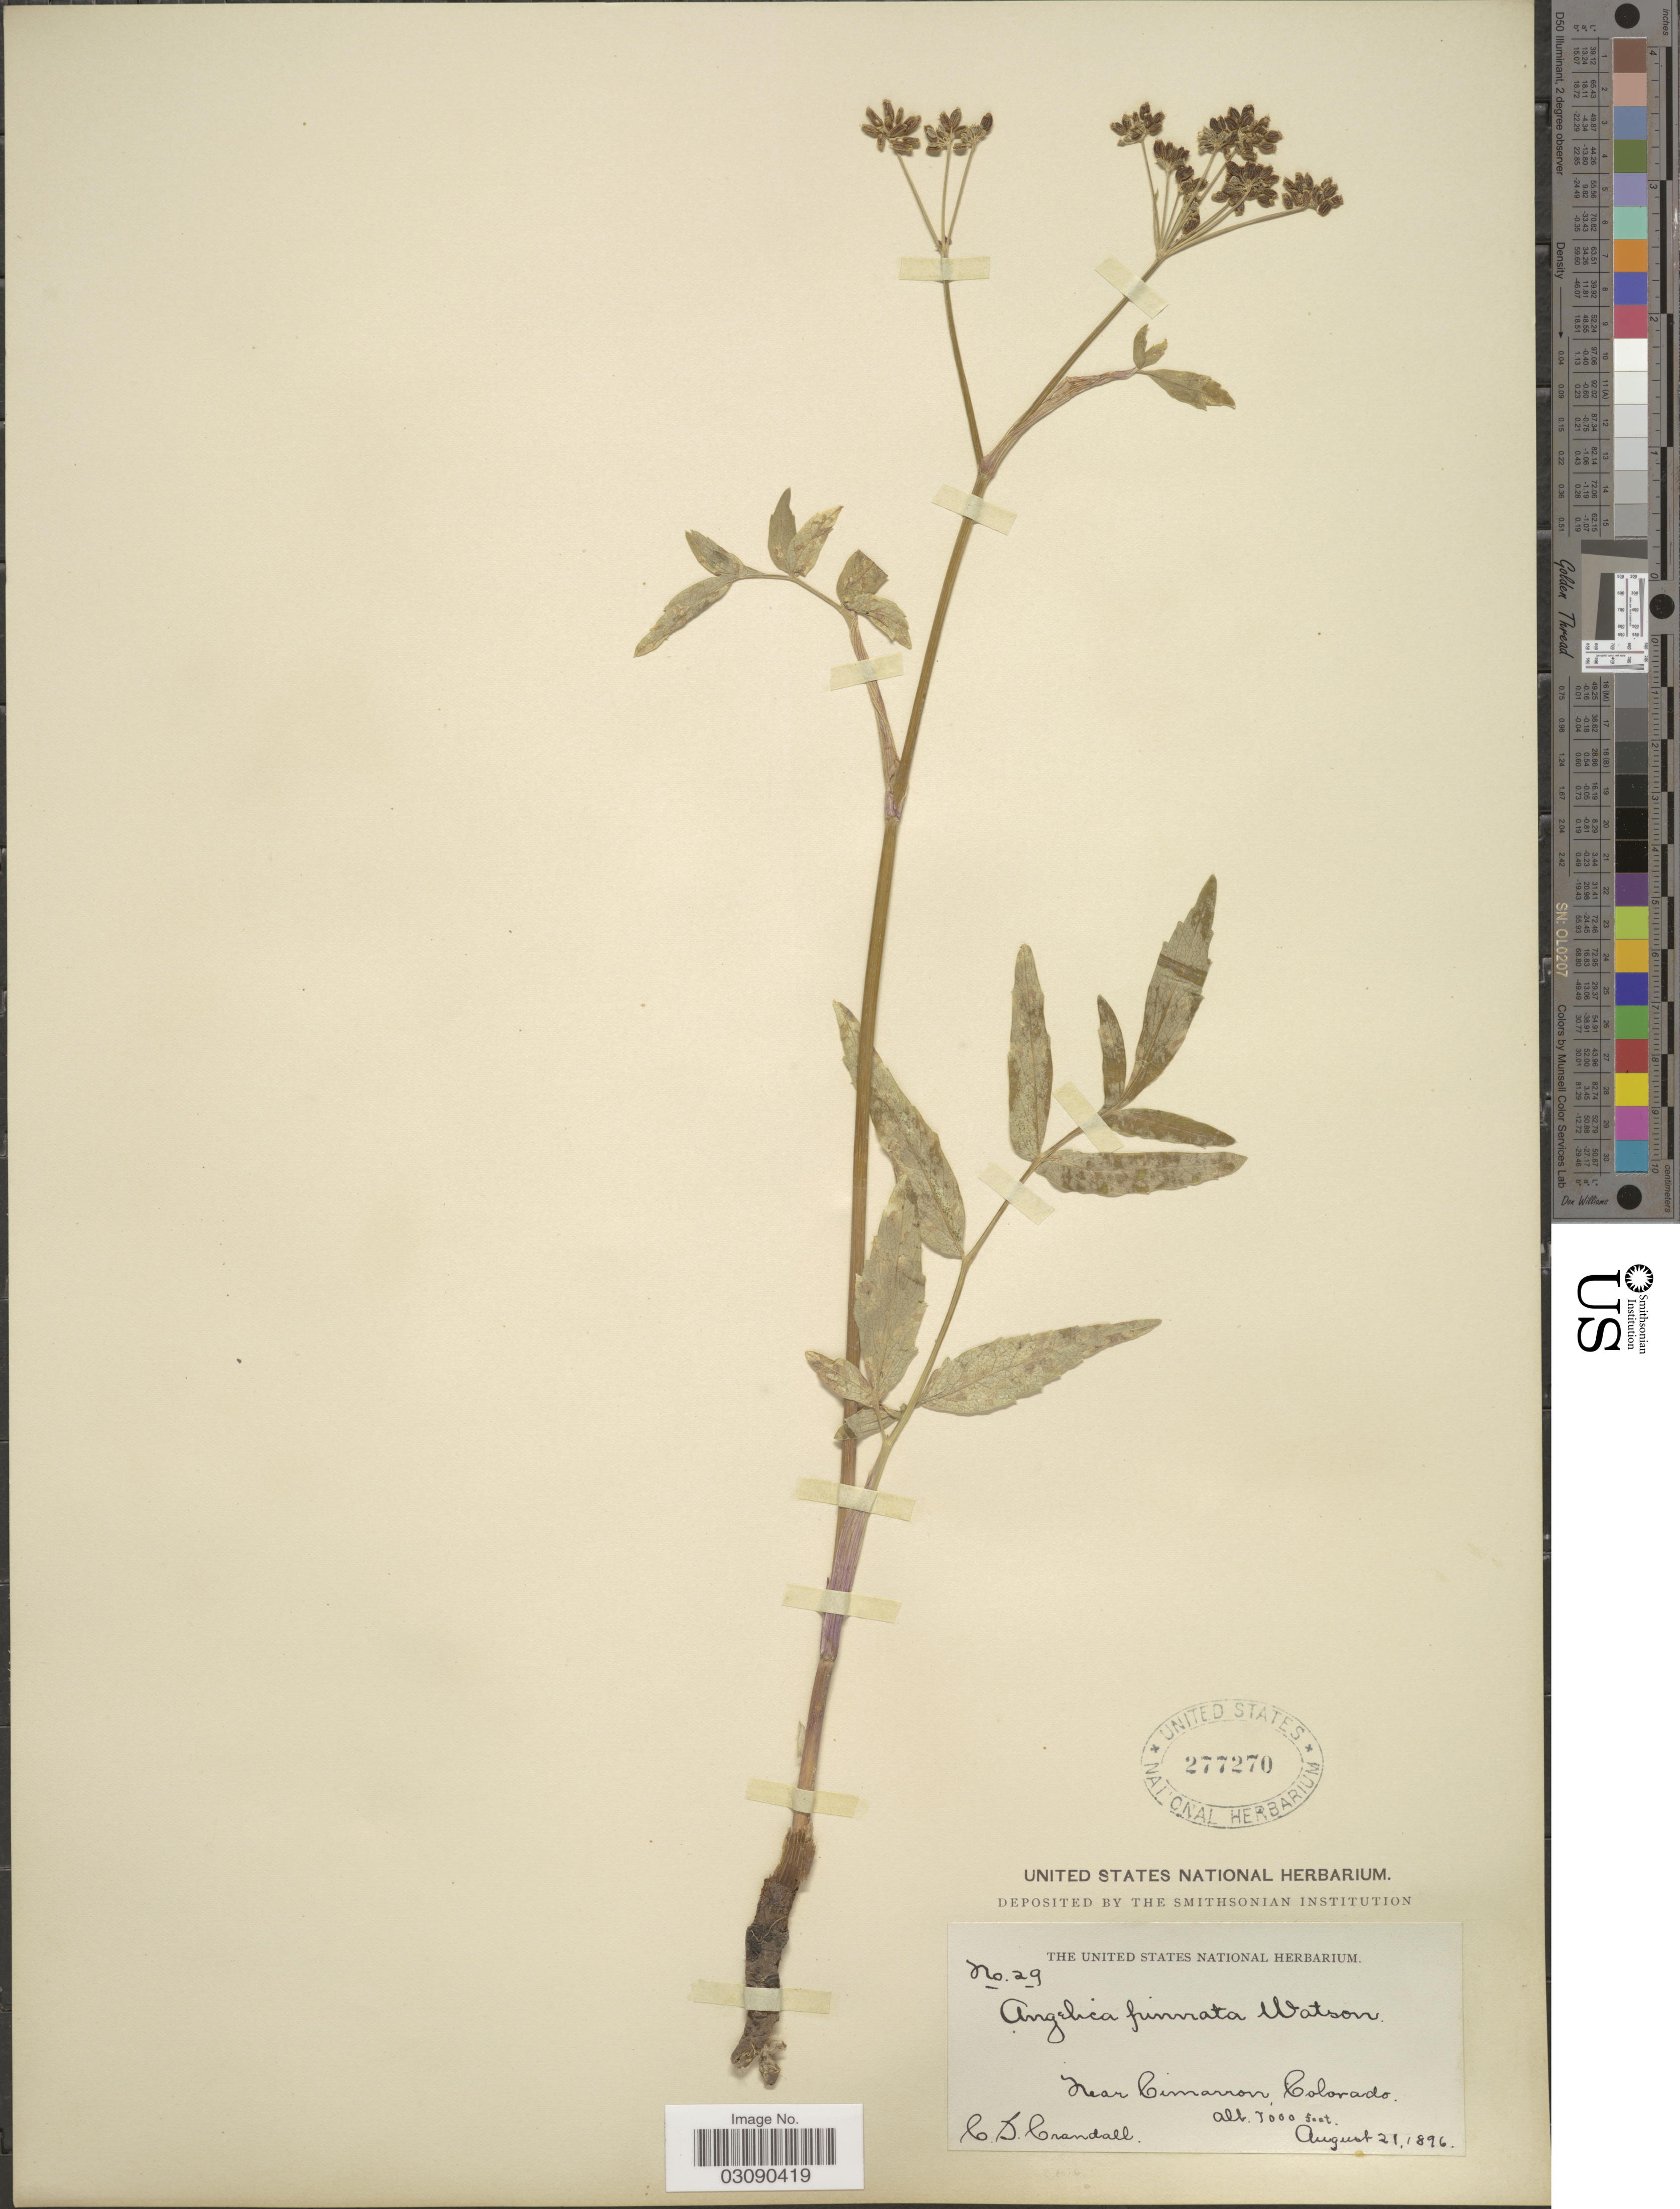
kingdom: Plantae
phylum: Tracheophyta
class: Magnoliopsida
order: Apiales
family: Apiaceae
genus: Angelica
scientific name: Angelica pinnata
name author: S. Watson in C. King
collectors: C. Crandall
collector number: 29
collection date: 1896-08-21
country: United States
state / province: Colorado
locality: Near Cimarron.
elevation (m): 2134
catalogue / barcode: US 277270